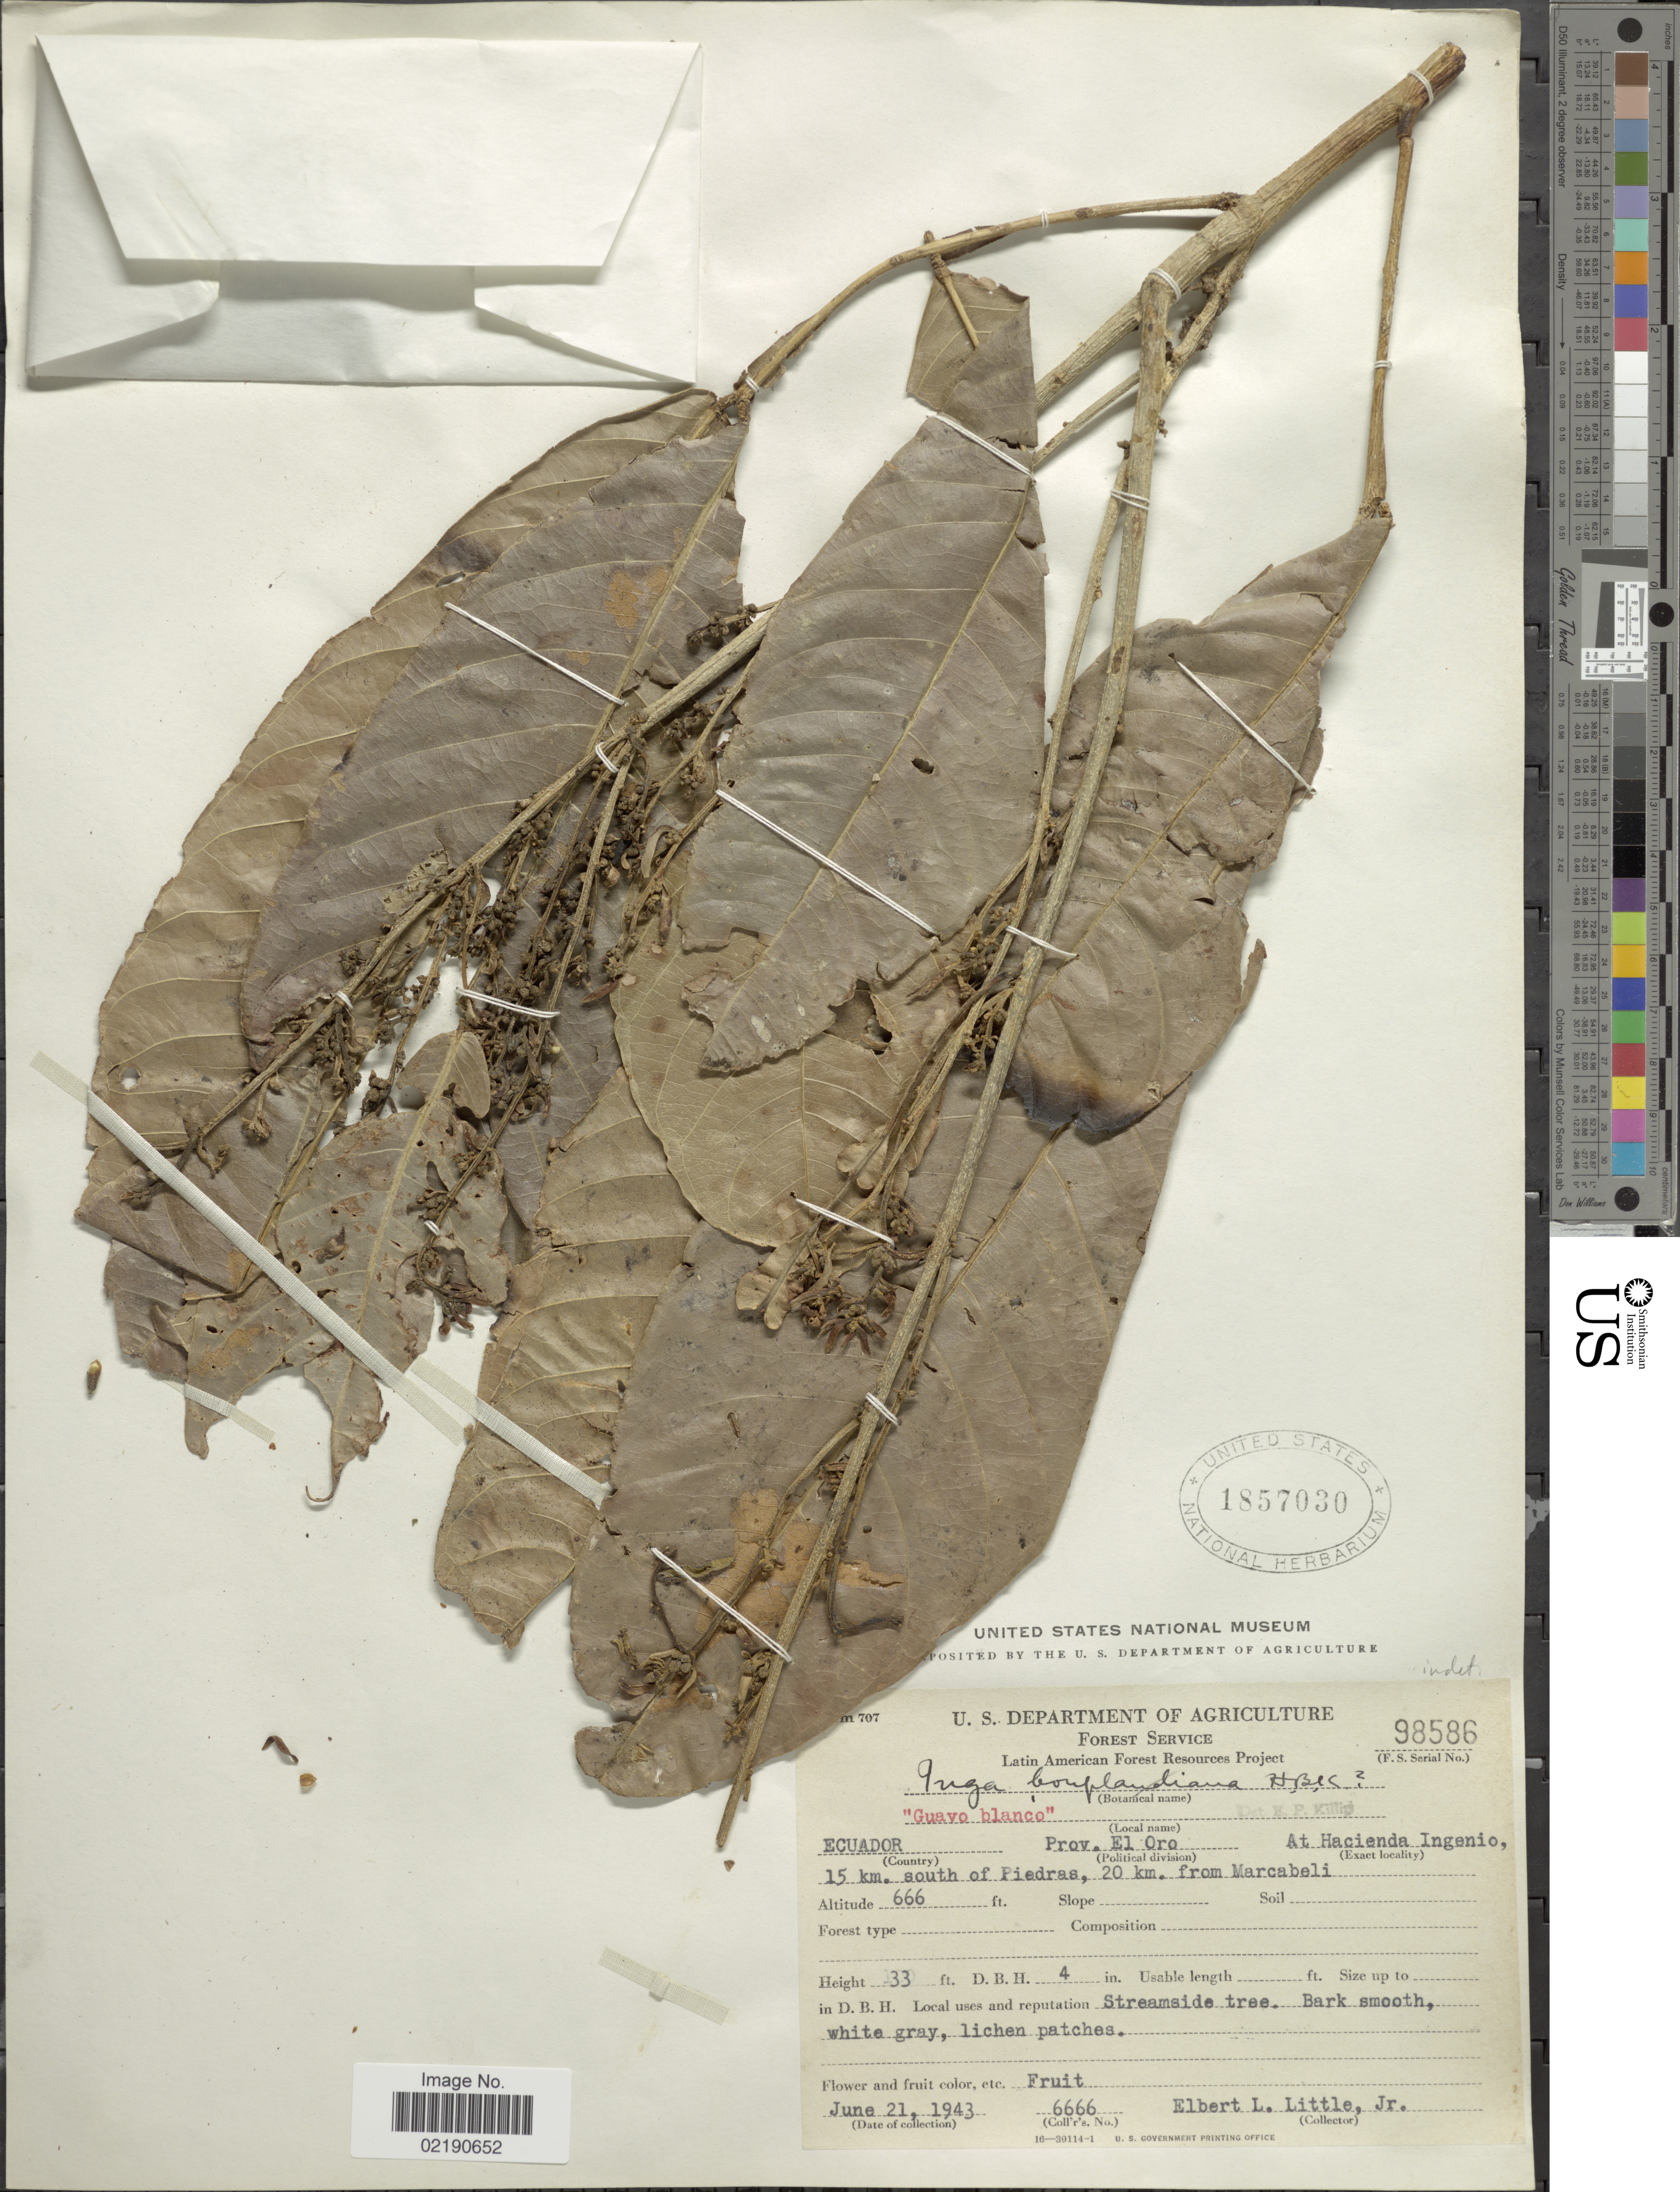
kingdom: Plantae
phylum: Tracheophyta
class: Magnoliopsida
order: Fabales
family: Fabaceae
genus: Inga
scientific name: Inga sp.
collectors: E. L. Little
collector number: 6666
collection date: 1943-06-21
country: Ecuador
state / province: El Oro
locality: At Hacienda Ingenio, 15 km south of Piedras, 20 km from Marcabeli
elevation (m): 203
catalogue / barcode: US 1857030